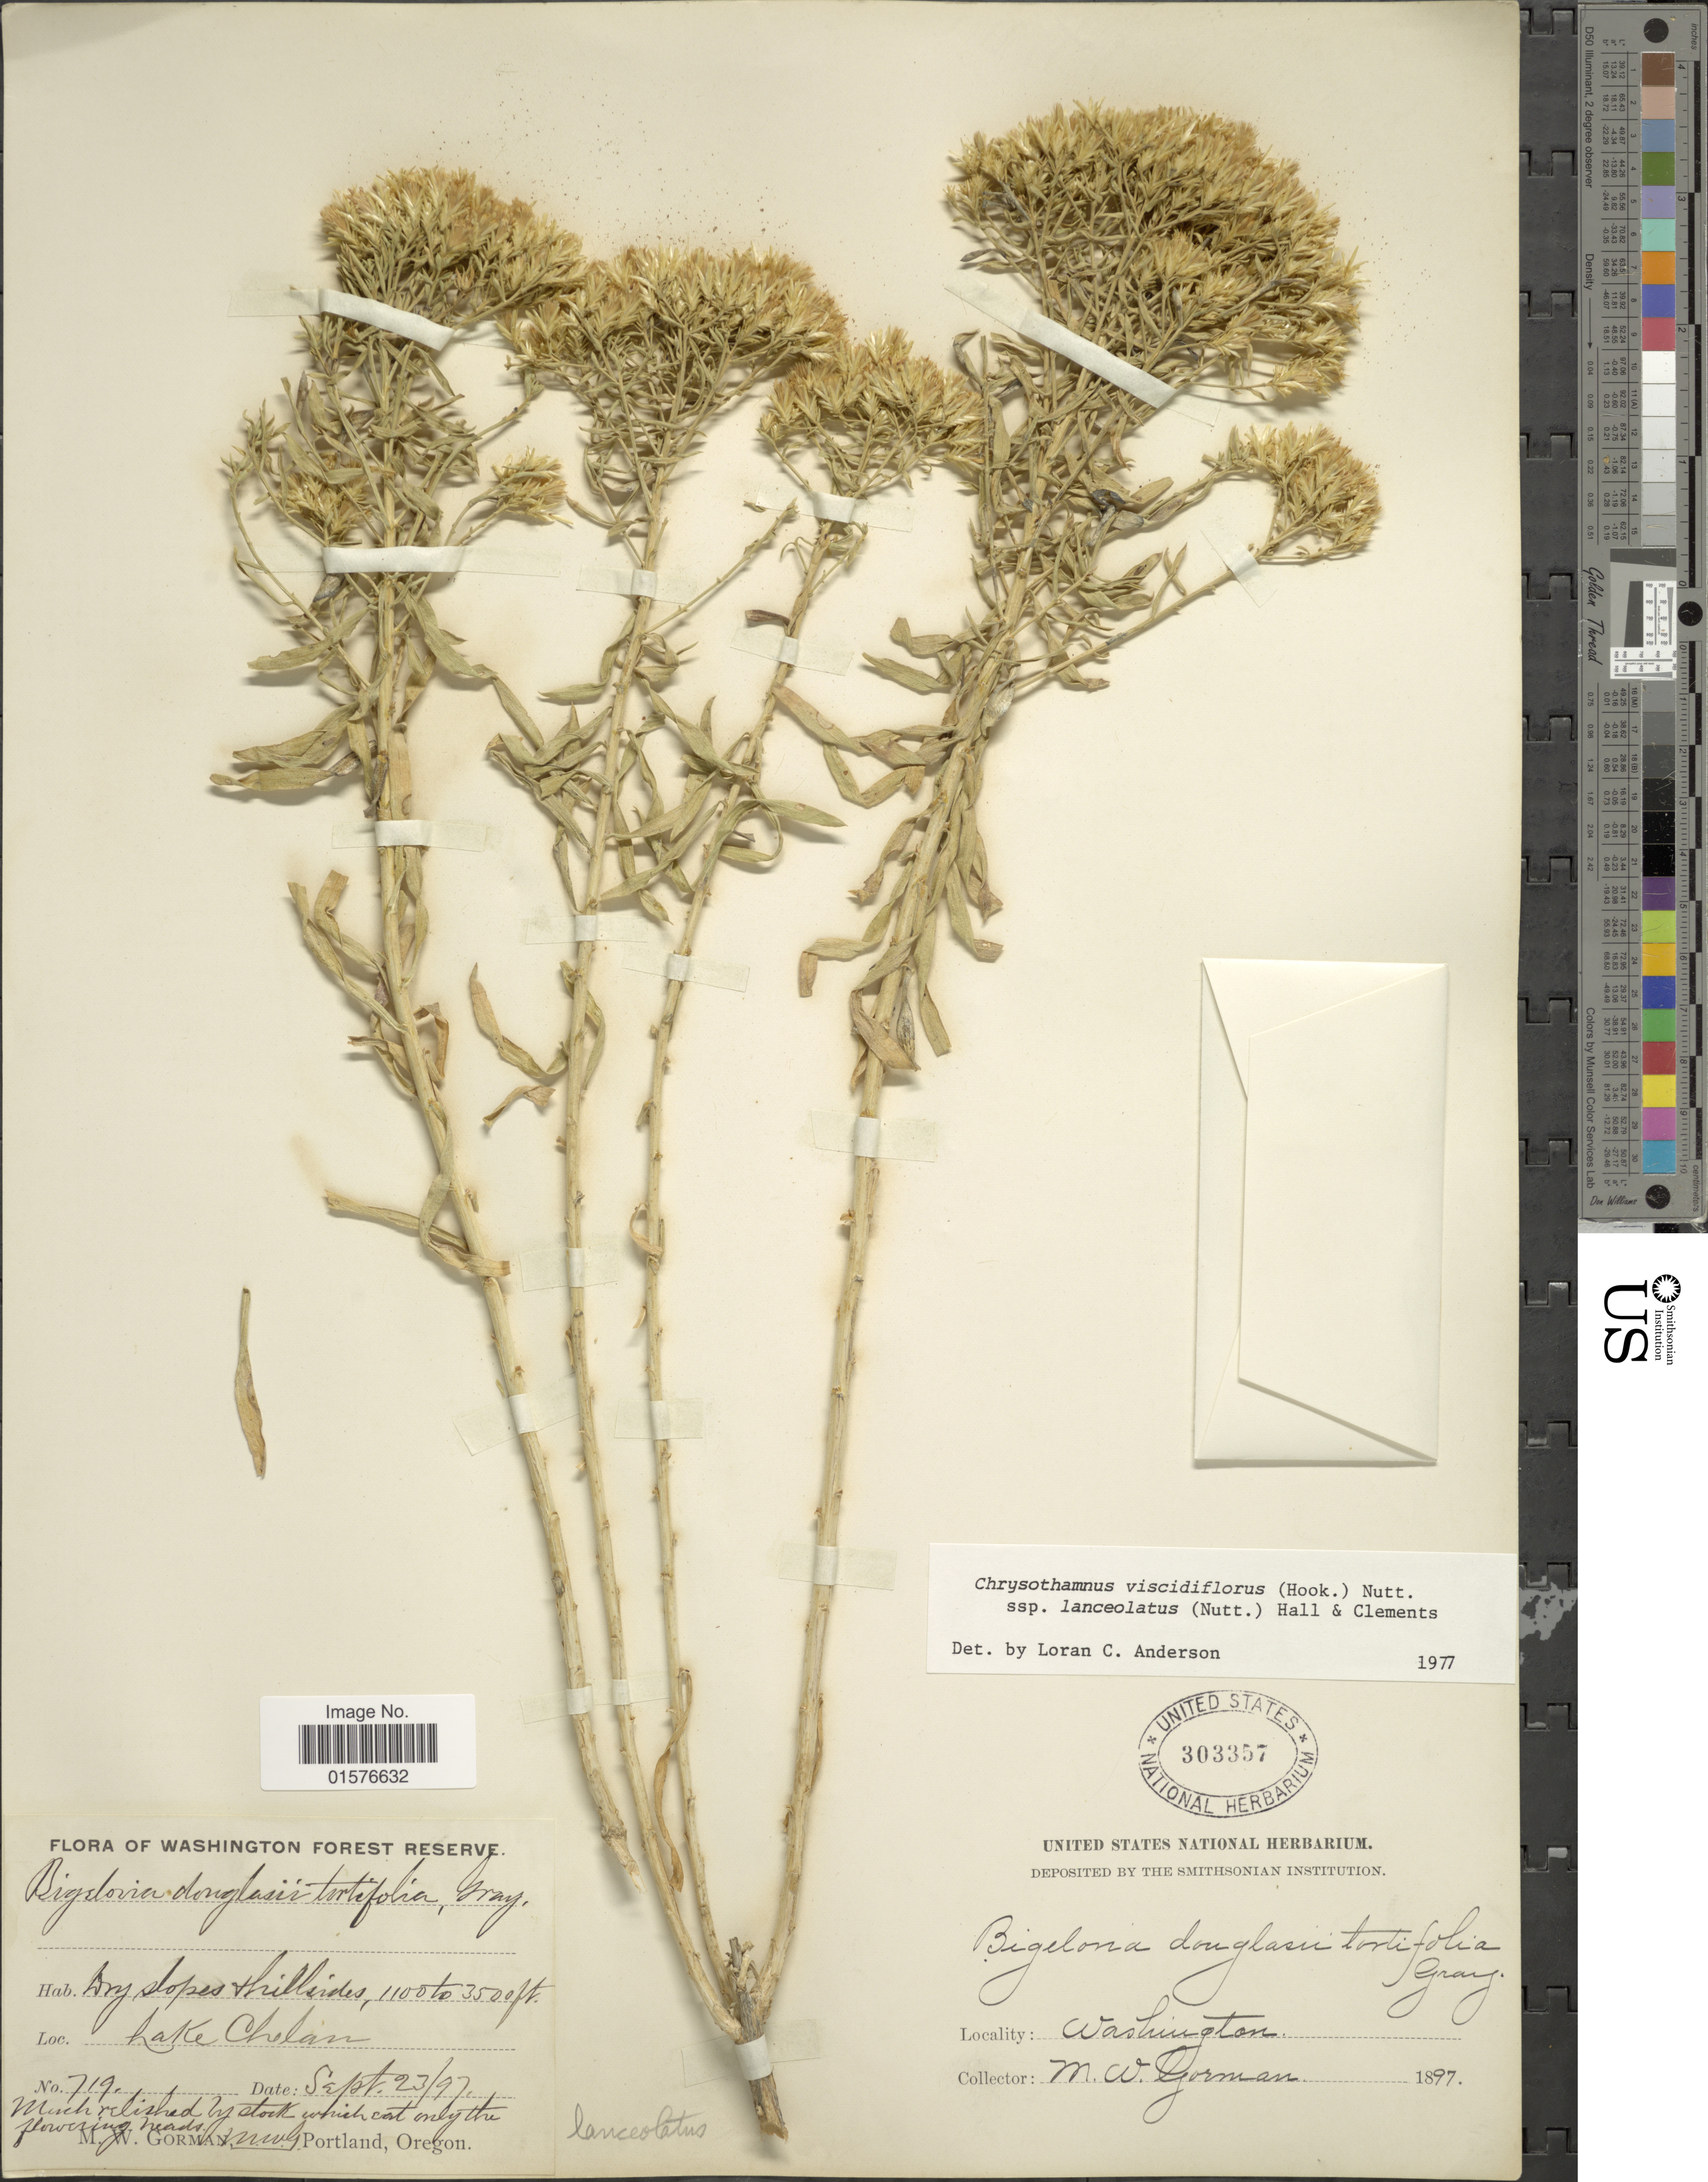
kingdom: Plantae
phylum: Tracheophyta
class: Magnoliopsida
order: Asterales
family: Asteraceae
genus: Chrysothamnus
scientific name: Chrysothamnus viscidiflorus subsp. lanceolatus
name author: (Nutt.) H.M. Hall & Clem.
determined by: Urbatsch, Lowell E., Curator (LSU), Louisiana State University (UNITED STATES)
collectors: M. W. Gorman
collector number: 719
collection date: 1897-09-23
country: United States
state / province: Washington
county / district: Chelan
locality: Lake Chelan, Washington Forest Reserve.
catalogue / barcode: US 303357